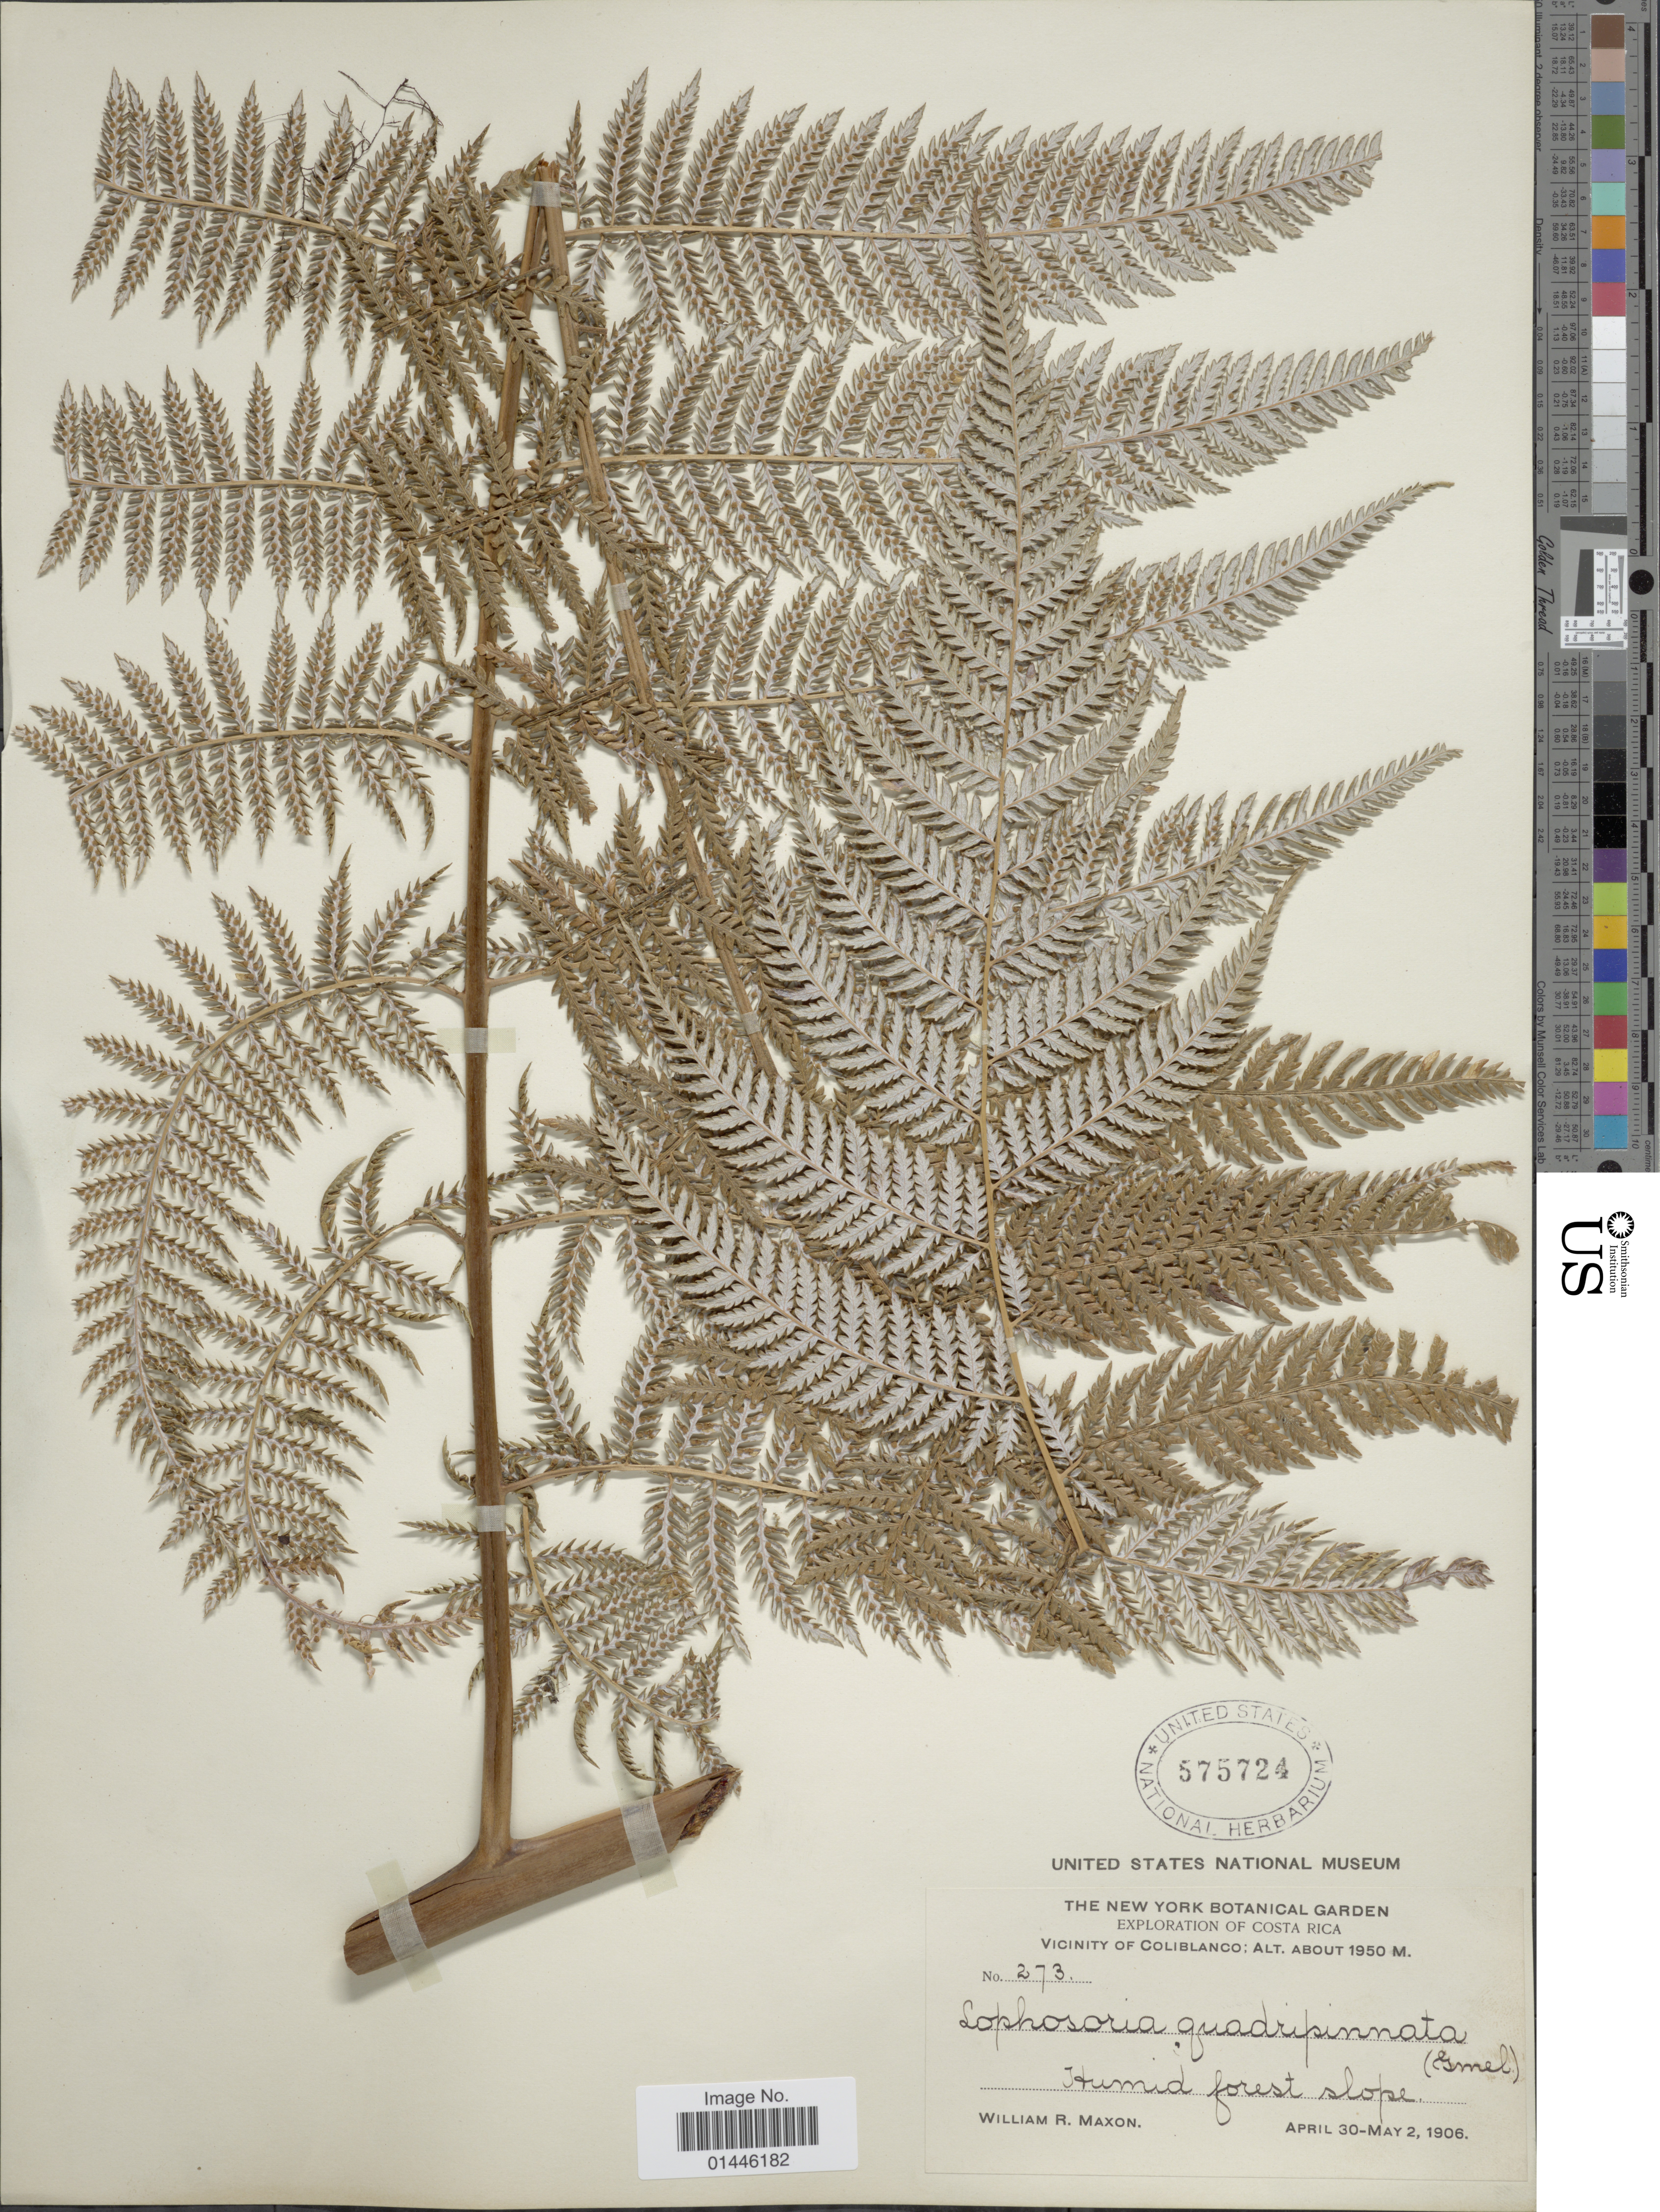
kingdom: Plantae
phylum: Tracheophyta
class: Polypodiopsida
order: Cyatheales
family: Dicksoniaceae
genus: Lophosoria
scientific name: Lophosoria quadripinnata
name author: (J.F. Gmel.) C. Chr.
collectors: W. R. Maxon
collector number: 273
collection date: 1906-04-30/1906-05-02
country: Costa Rica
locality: Vicinity of Coliblanco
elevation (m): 1950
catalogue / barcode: US 575724